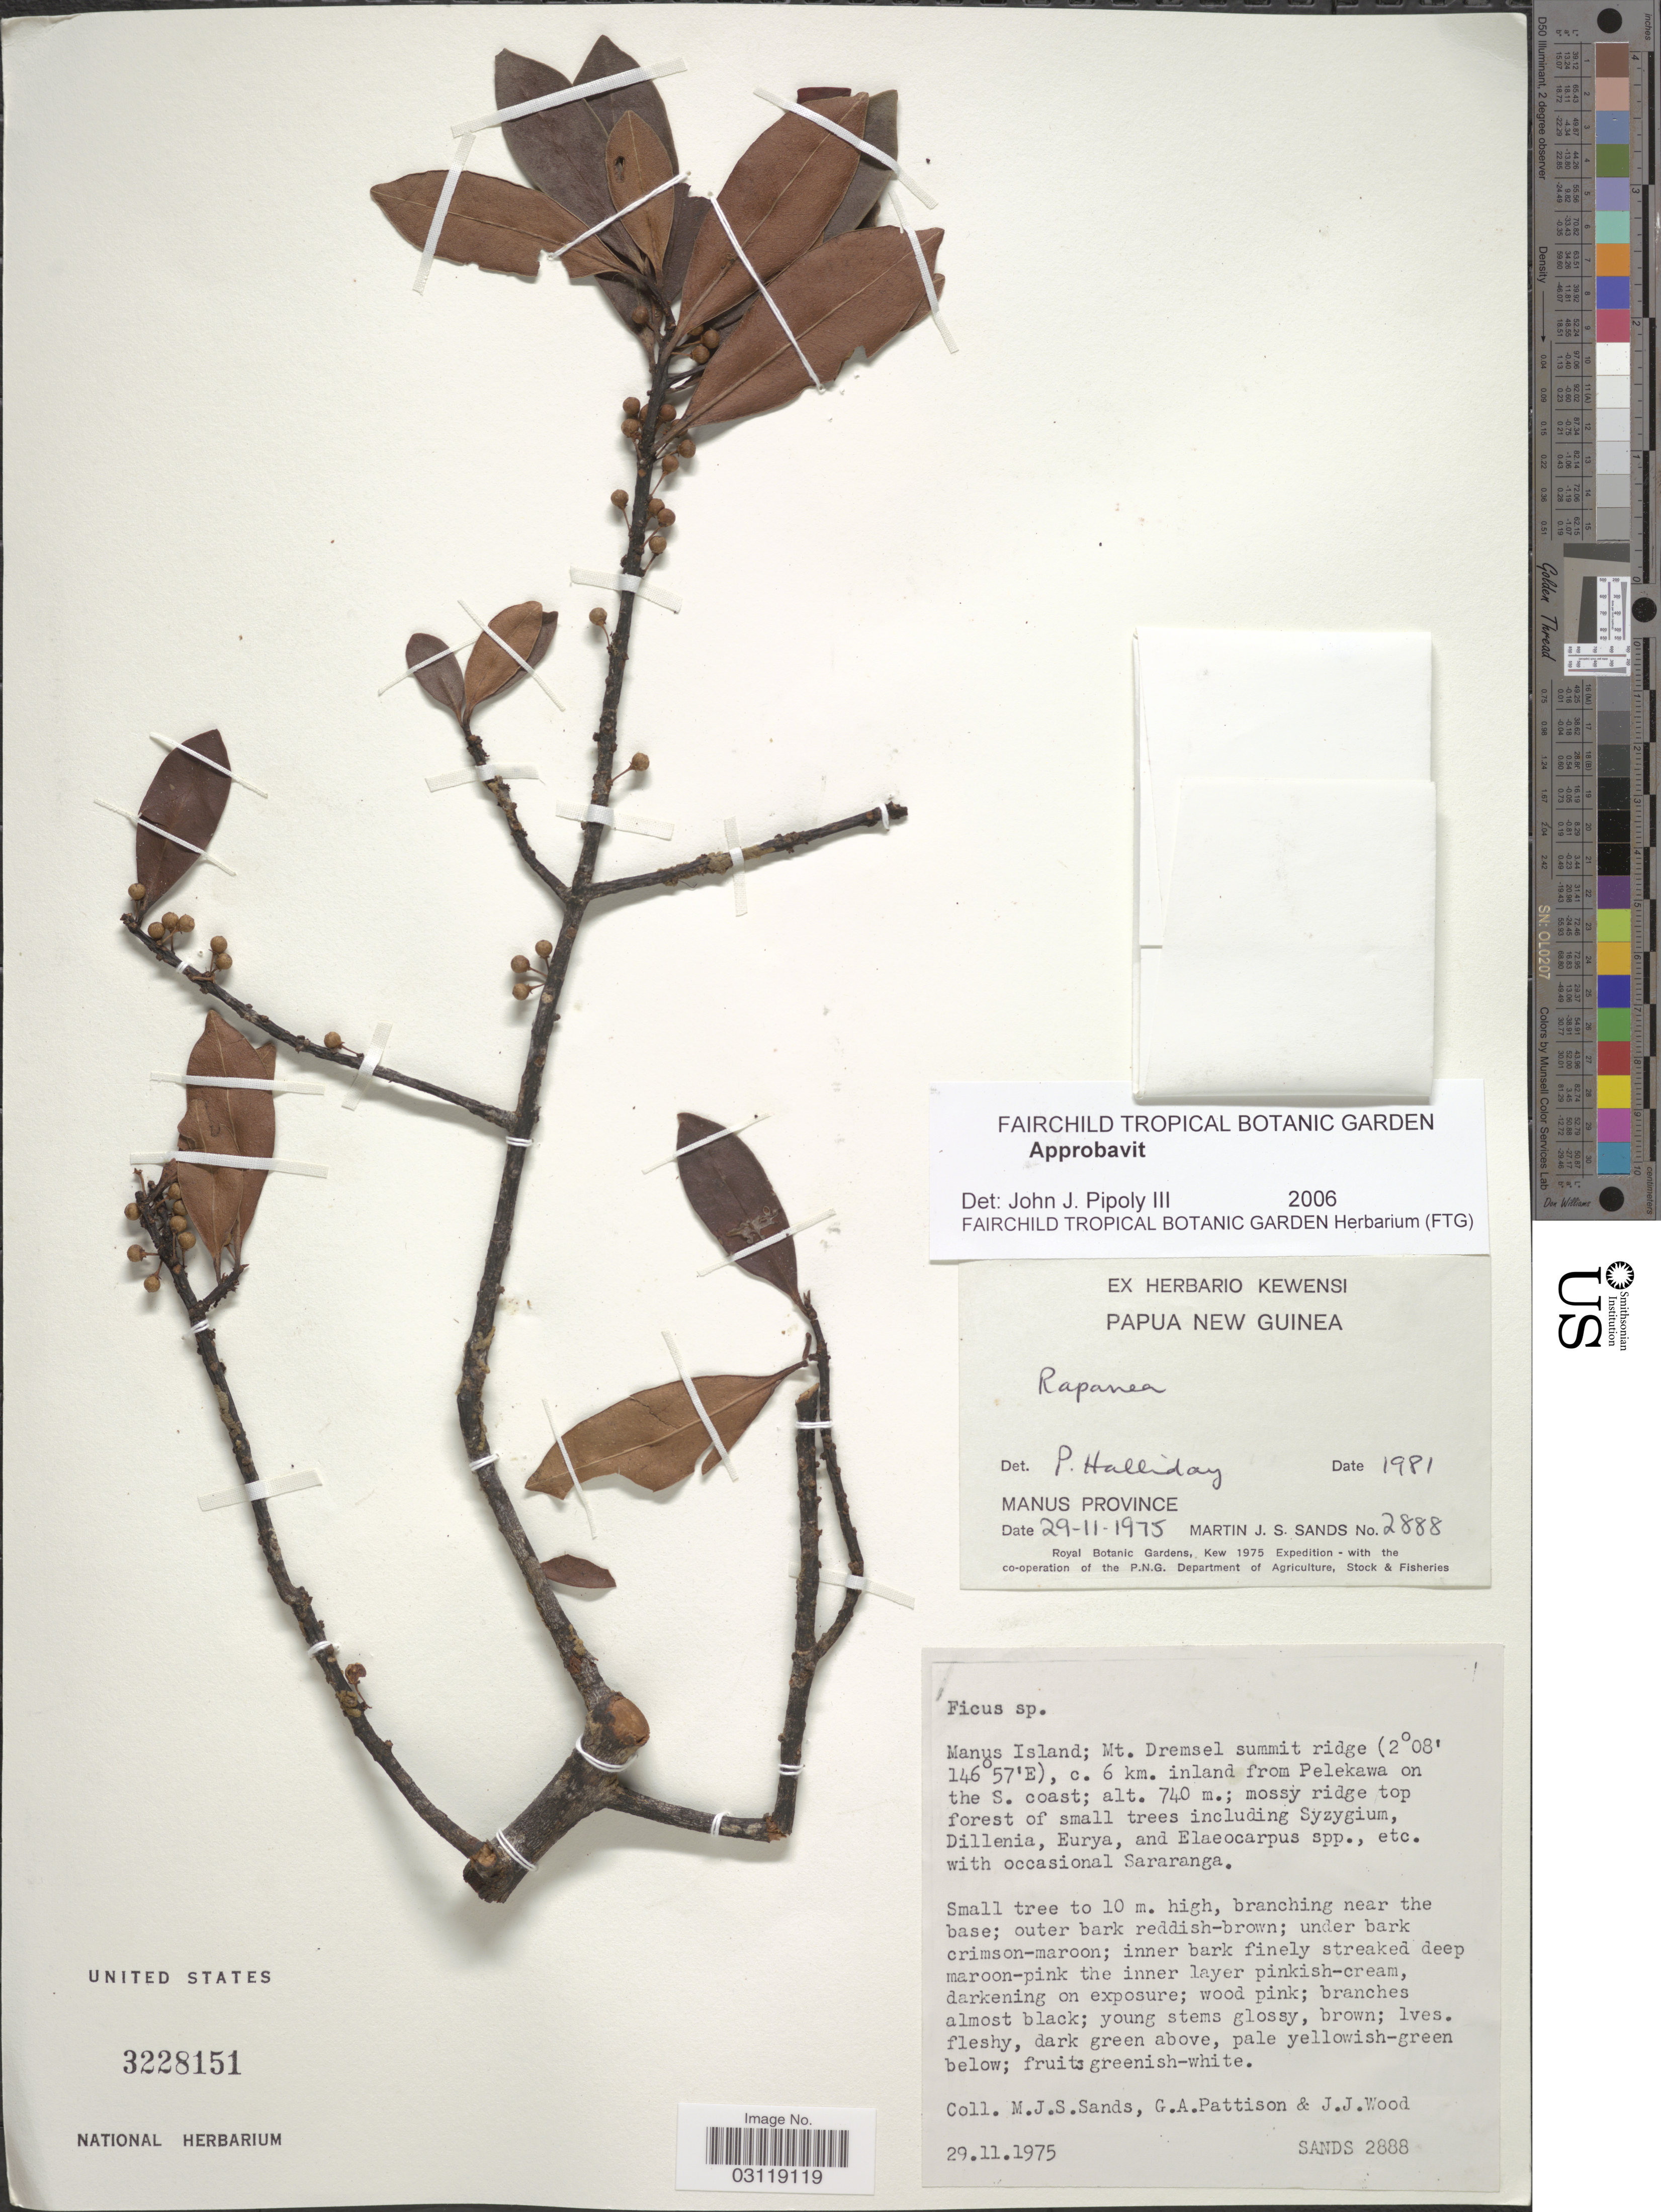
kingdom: Plantae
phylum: Tracheophyta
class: Magnoliopsida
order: Ericales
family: Primulaceae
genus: Rapanea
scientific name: Rapanea sp.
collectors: M. Sands, G. Pattison & J. Wood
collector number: Sands 2888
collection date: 1975-11-29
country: Papua New Guinea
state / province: Manus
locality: Mt. Dremsel summit ridge, c. 6 km. inland from Pelekawa on the S. coast.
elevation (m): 740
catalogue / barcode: US 3228151